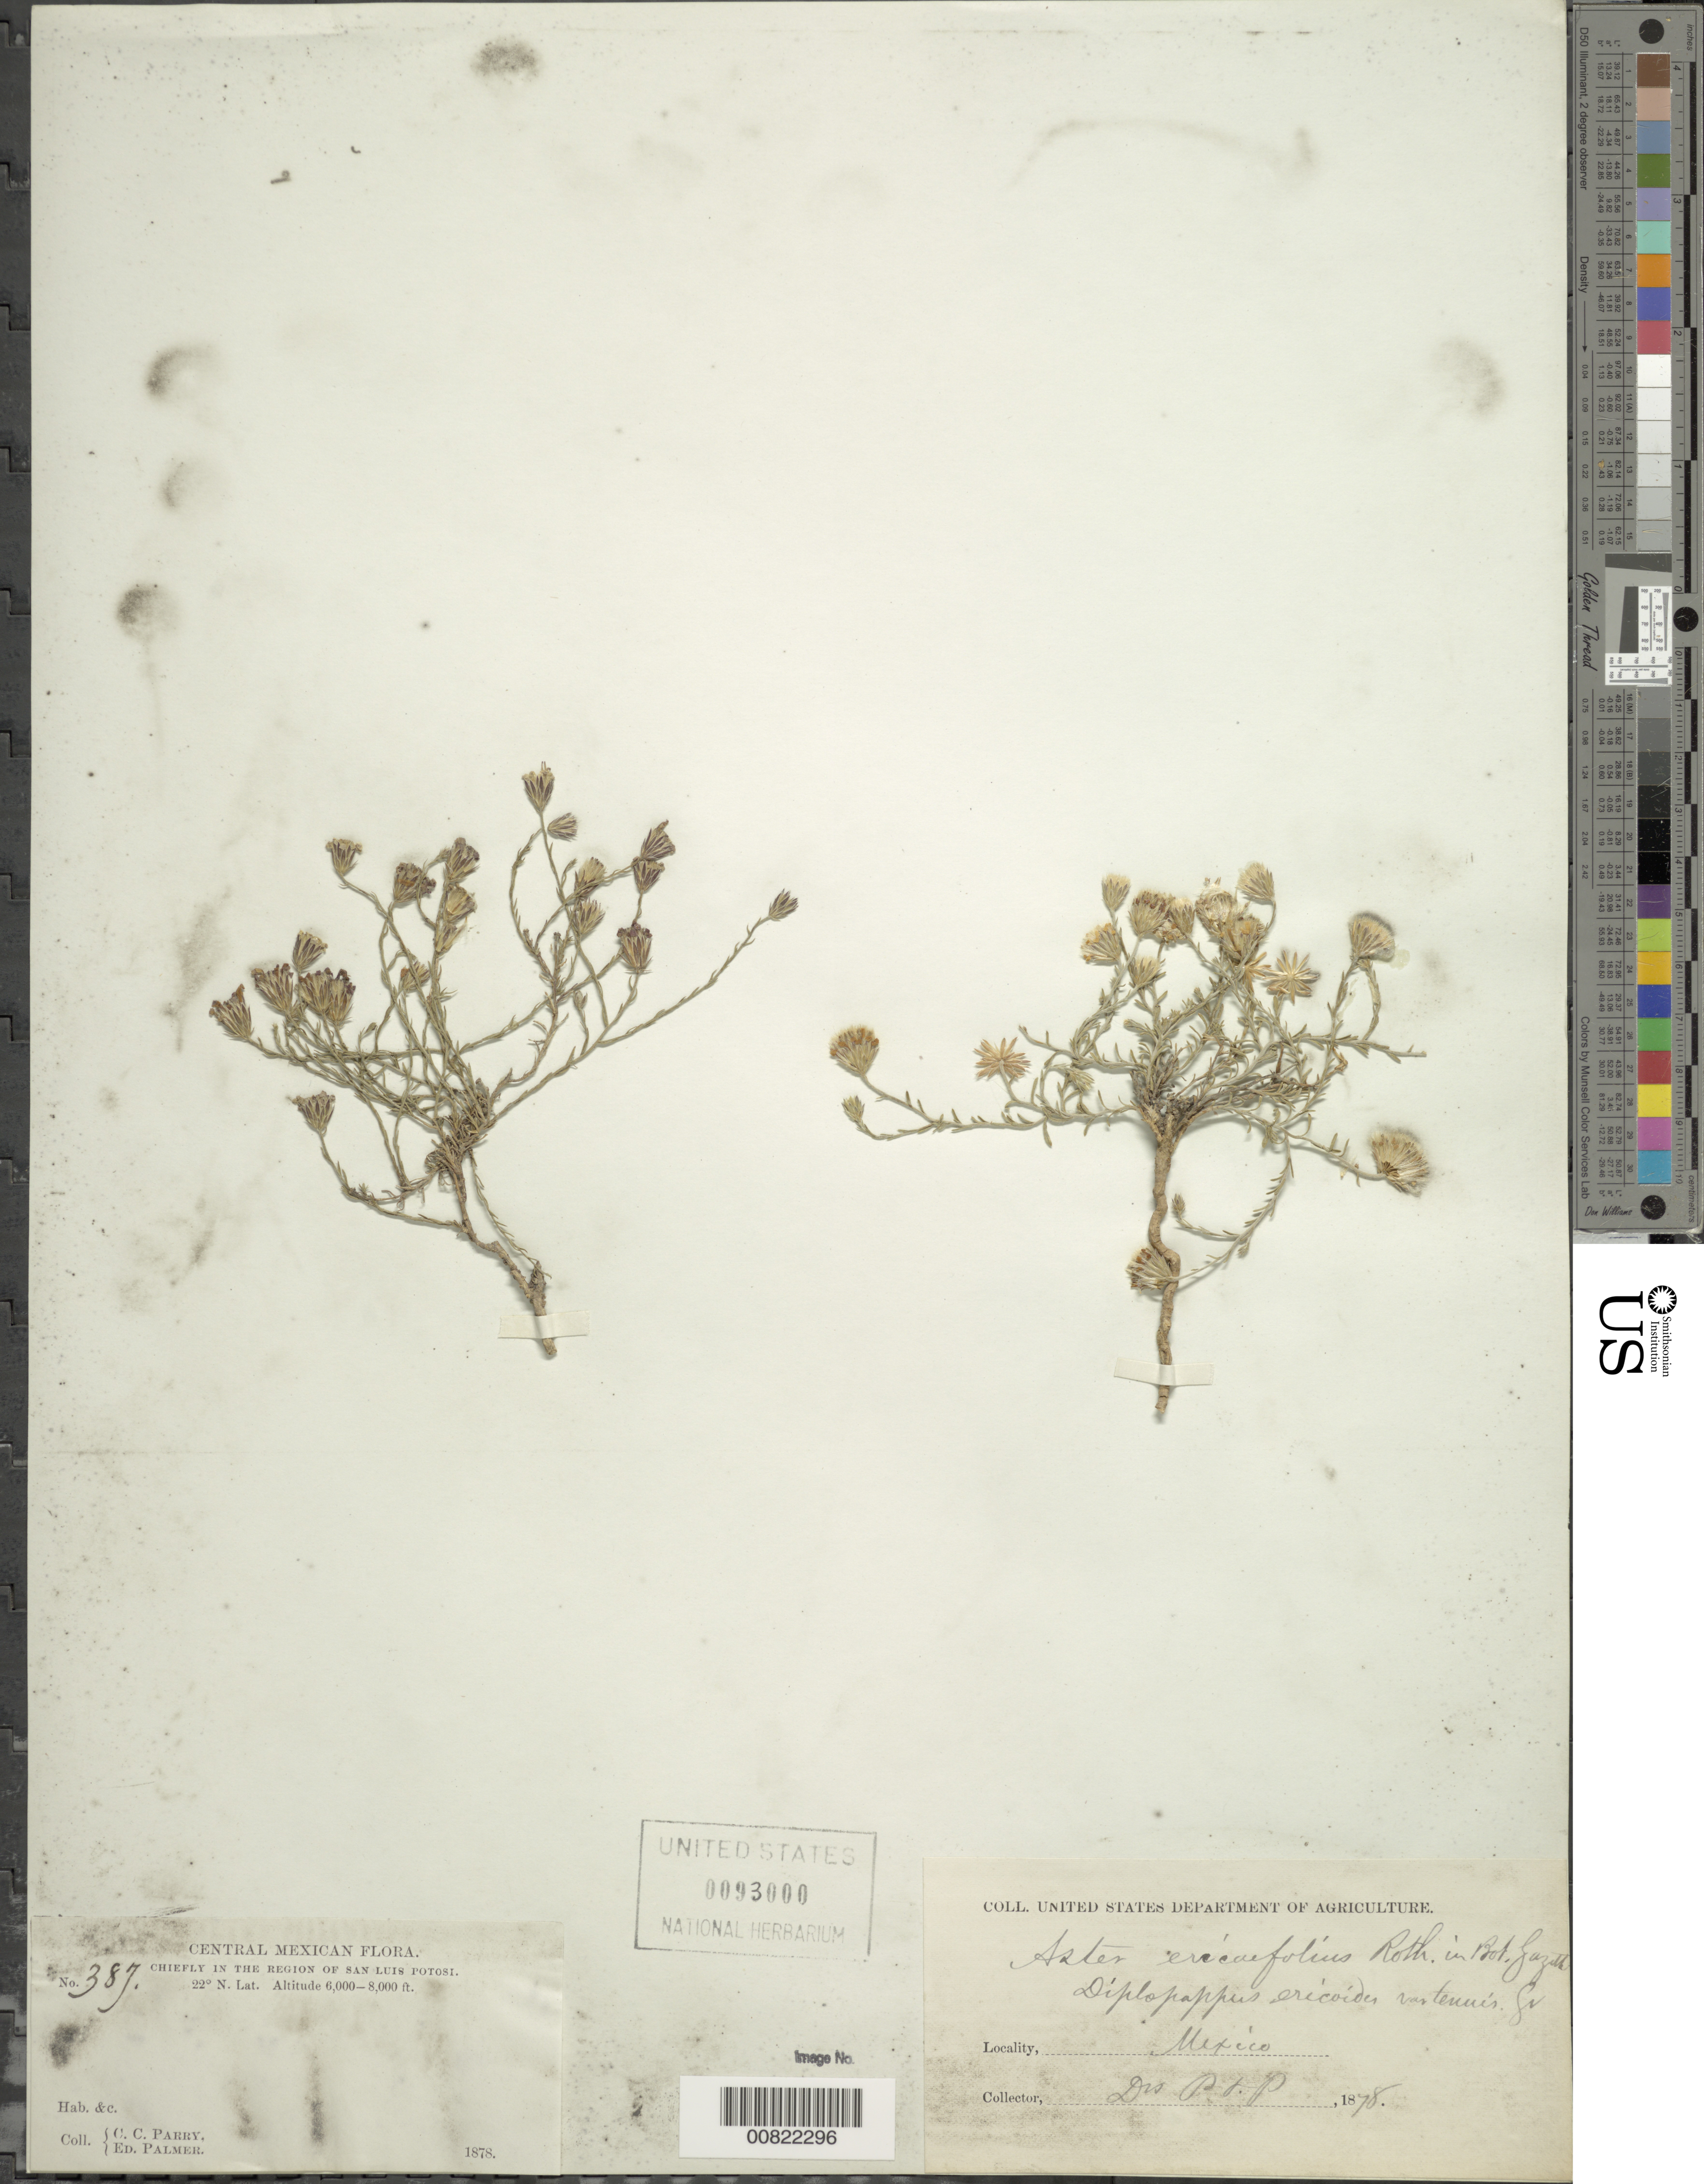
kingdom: Plantae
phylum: Tracheophyta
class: Magnoliopsida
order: Asterales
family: Asteraceae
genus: Chaetopappa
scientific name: Chaetopappa ericoides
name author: (Torr.) G.L. Nesom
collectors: C. C. Parry & E. Palmer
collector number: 387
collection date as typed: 1878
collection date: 1878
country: Mexico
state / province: San Luis Potosí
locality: Chiefly in the region of San Luis Potosí.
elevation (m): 1829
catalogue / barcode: US 93000